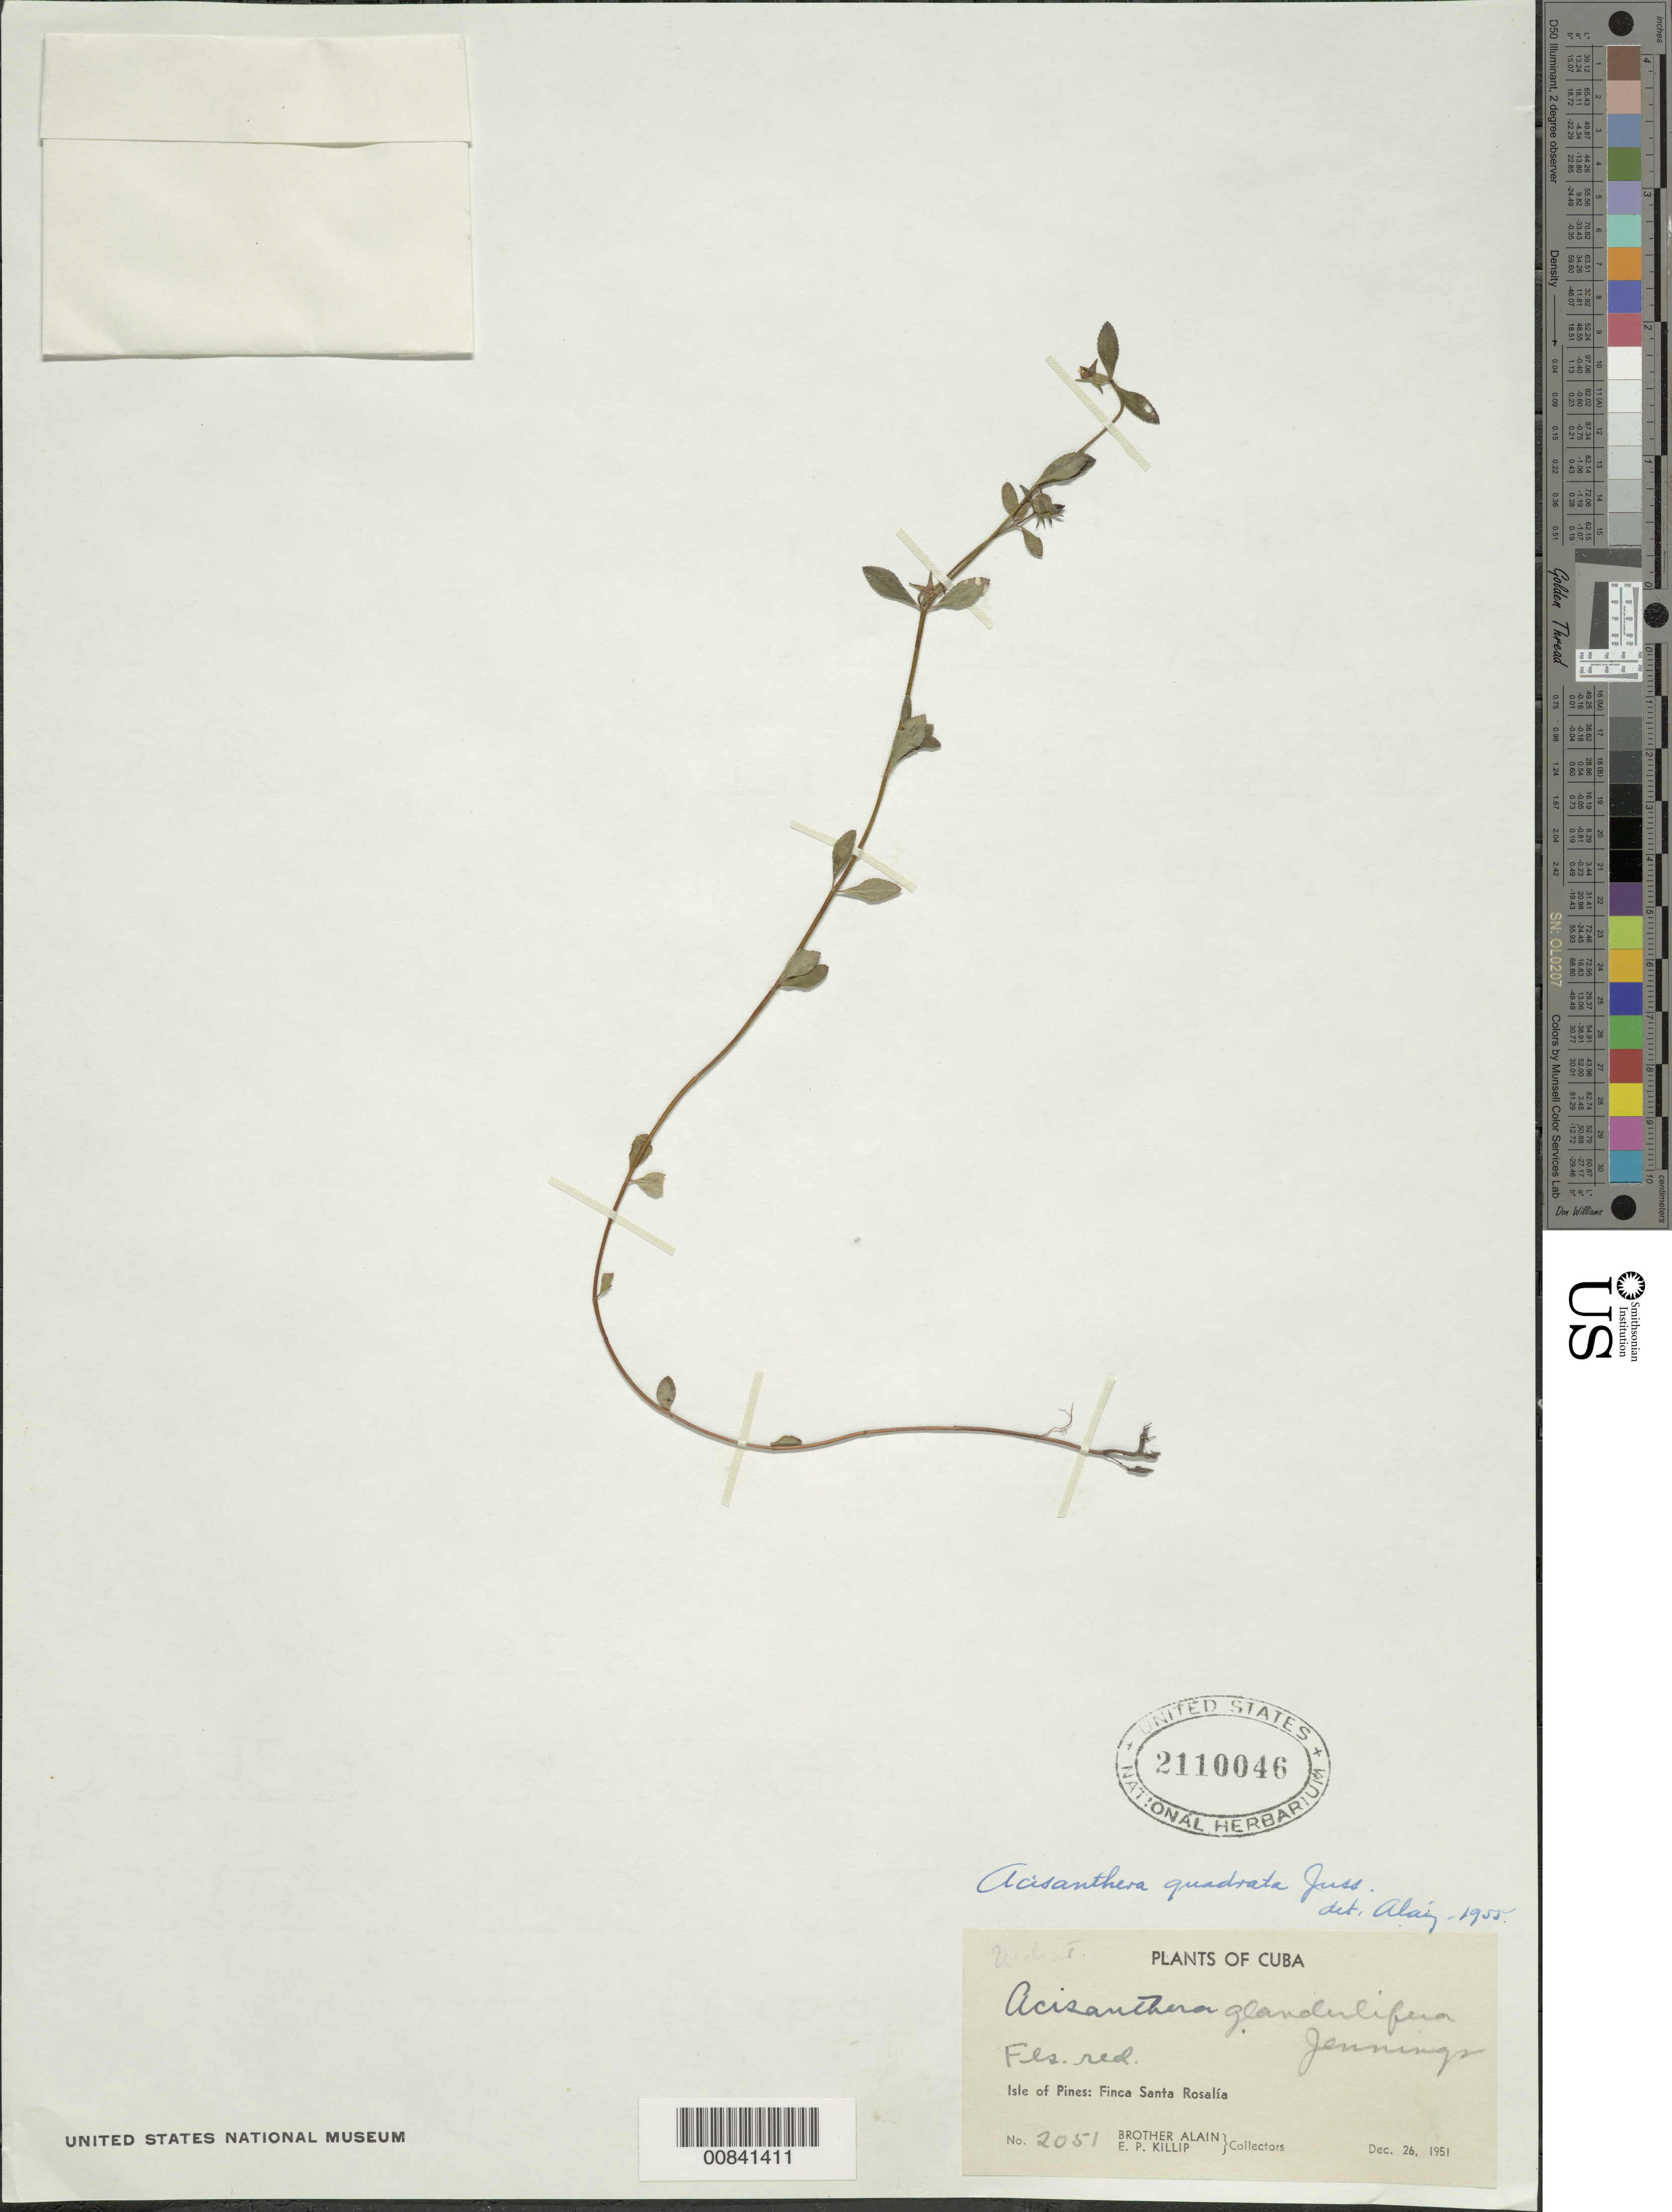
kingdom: Plantae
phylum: Tracheophyta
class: Magnoliopsida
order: Myrtales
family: Melastomataceae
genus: Acisanthera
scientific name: Acisanthera erecta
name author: Gleason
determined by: Nunes da Silva, Diego, (RB), Jardim Botanico do Rio de Janeiro - Herbario (BRAZIL)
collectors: A. H. Liogier & E. P. Killip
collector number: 2051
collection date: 1951-12-26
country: Cuba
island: Isla de la Juventud [Isla de Pinos]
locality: Finca Santa Rosalía.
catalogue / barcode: US 2110046